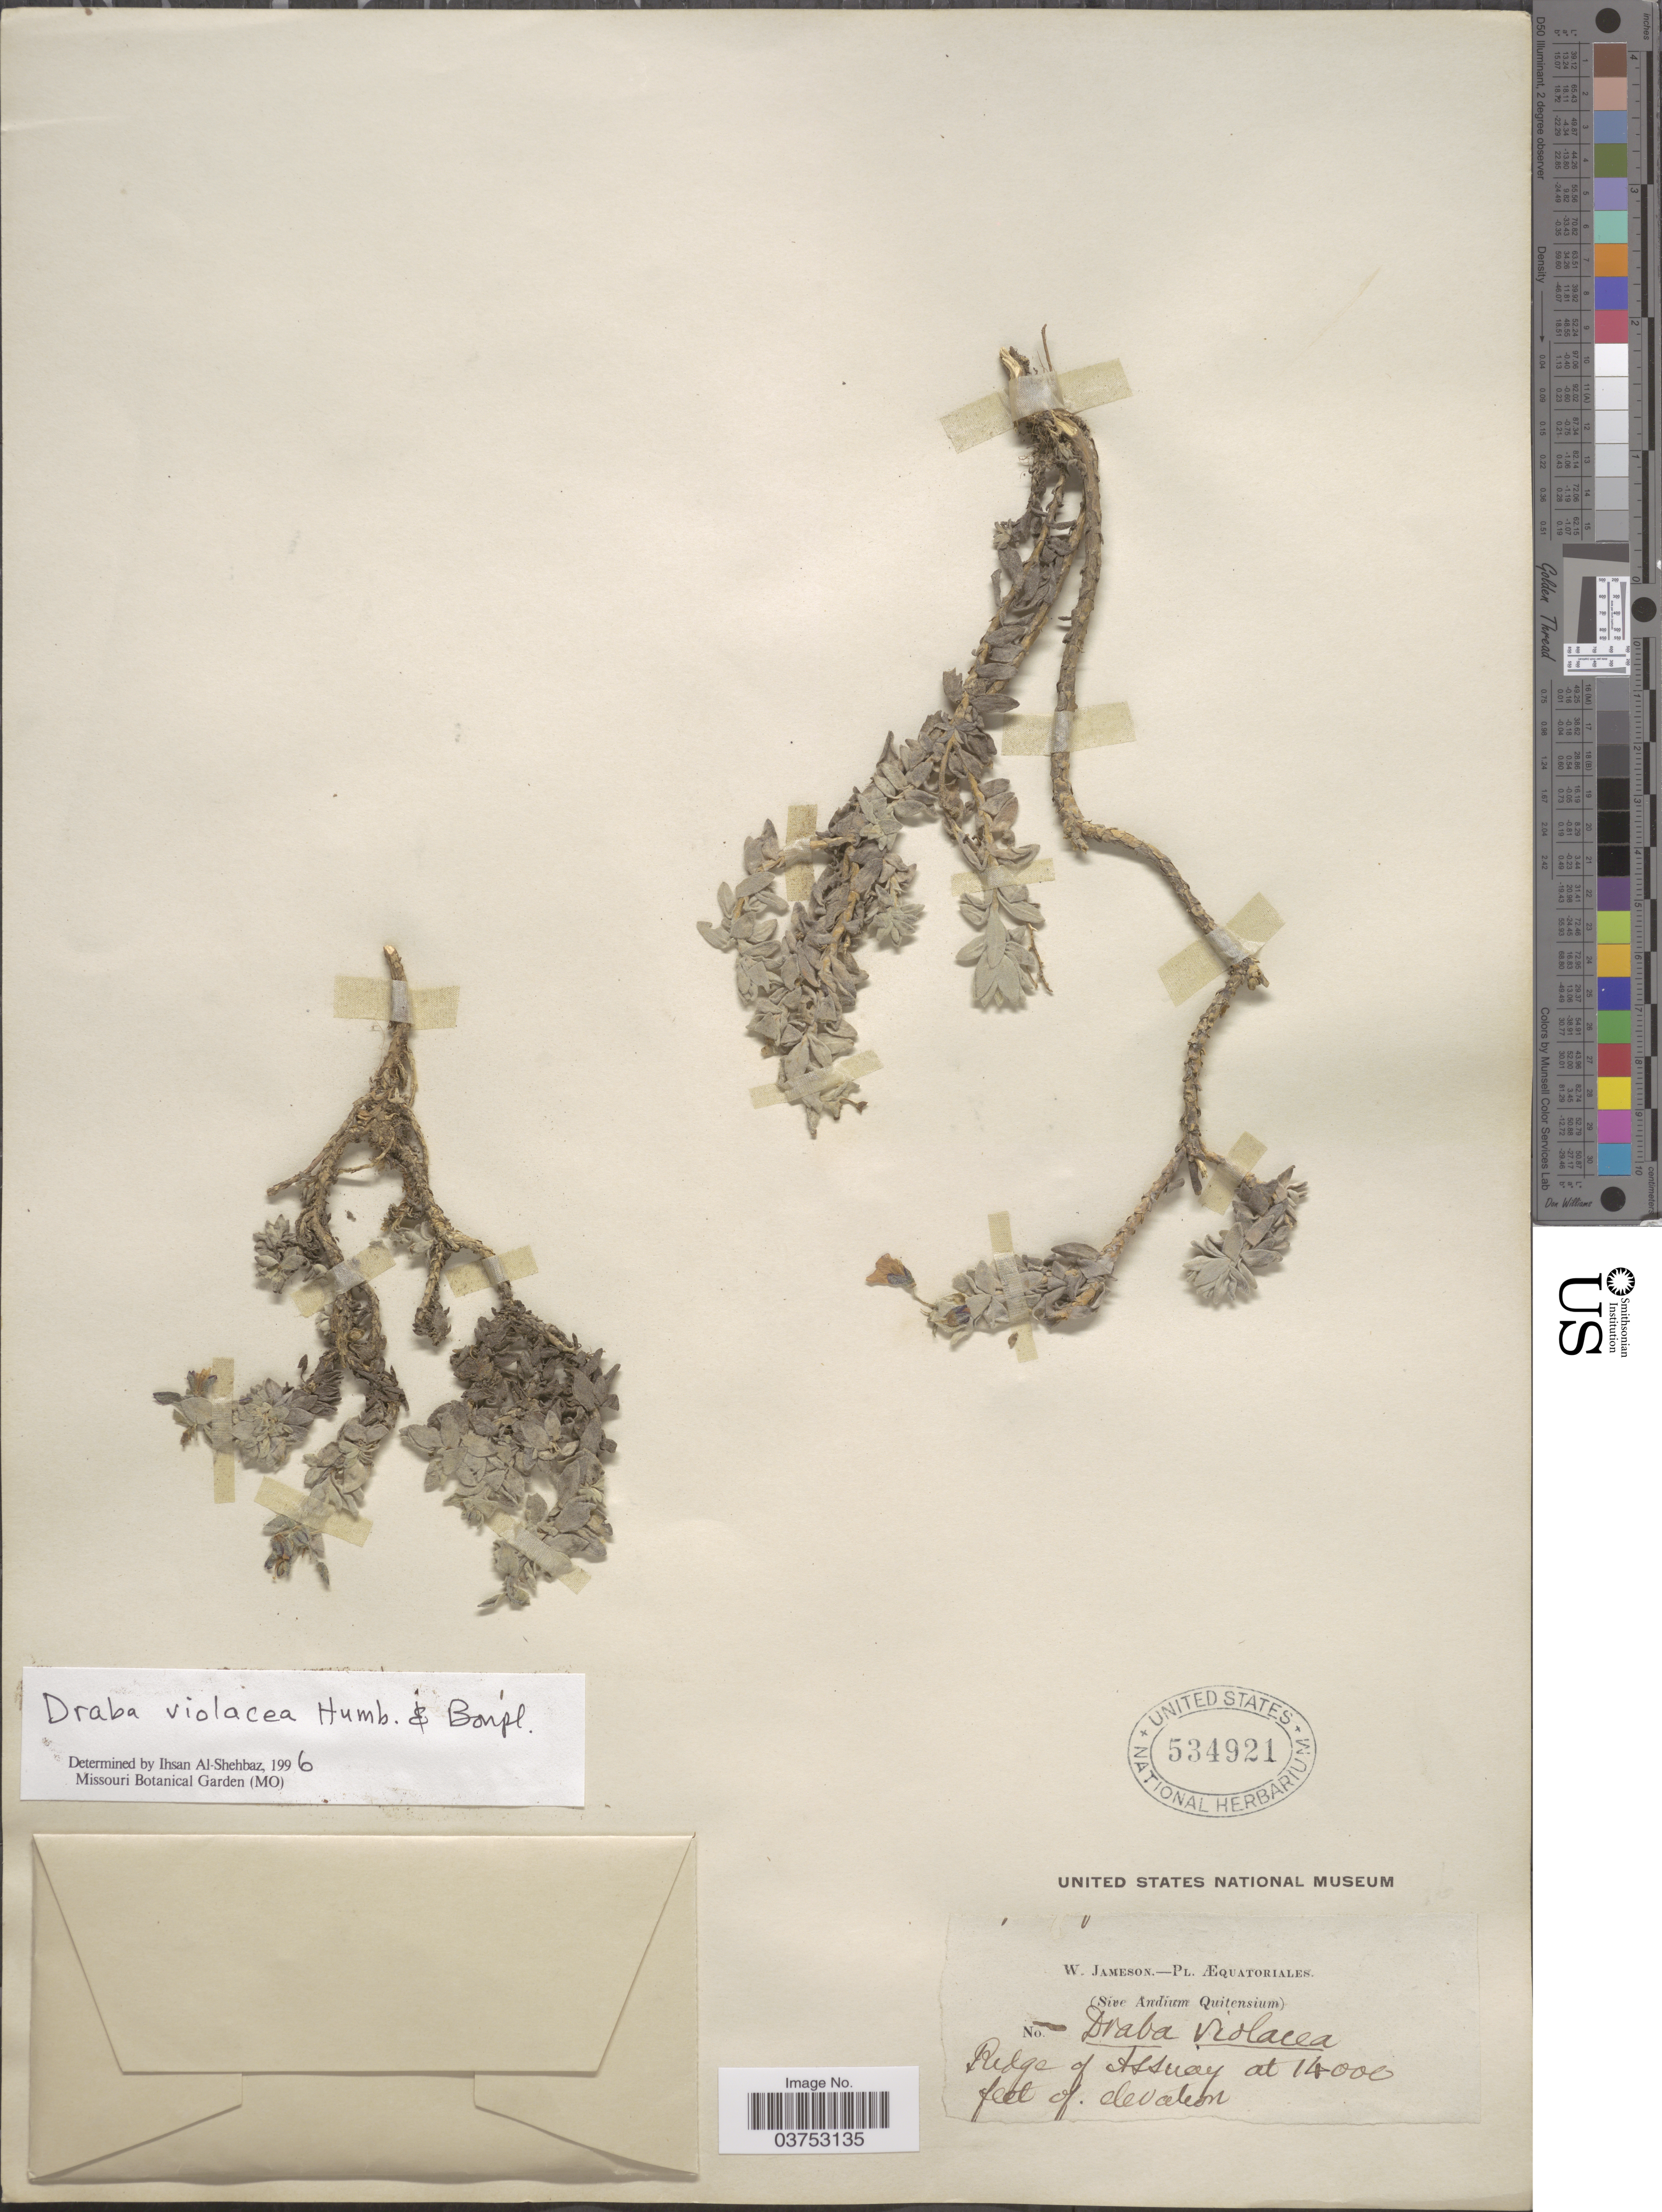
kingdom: Plantae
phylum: Tracheophyta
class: Magnoliopsida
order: Brassicales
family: Brassicaceae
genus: Draba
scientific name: Draba violacea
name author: DC.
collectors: W. Jameson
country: Ecuador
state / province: Azuay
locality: Æquatoriales. Ridge of Azzuay.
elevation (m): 4267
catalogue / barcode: US 534921